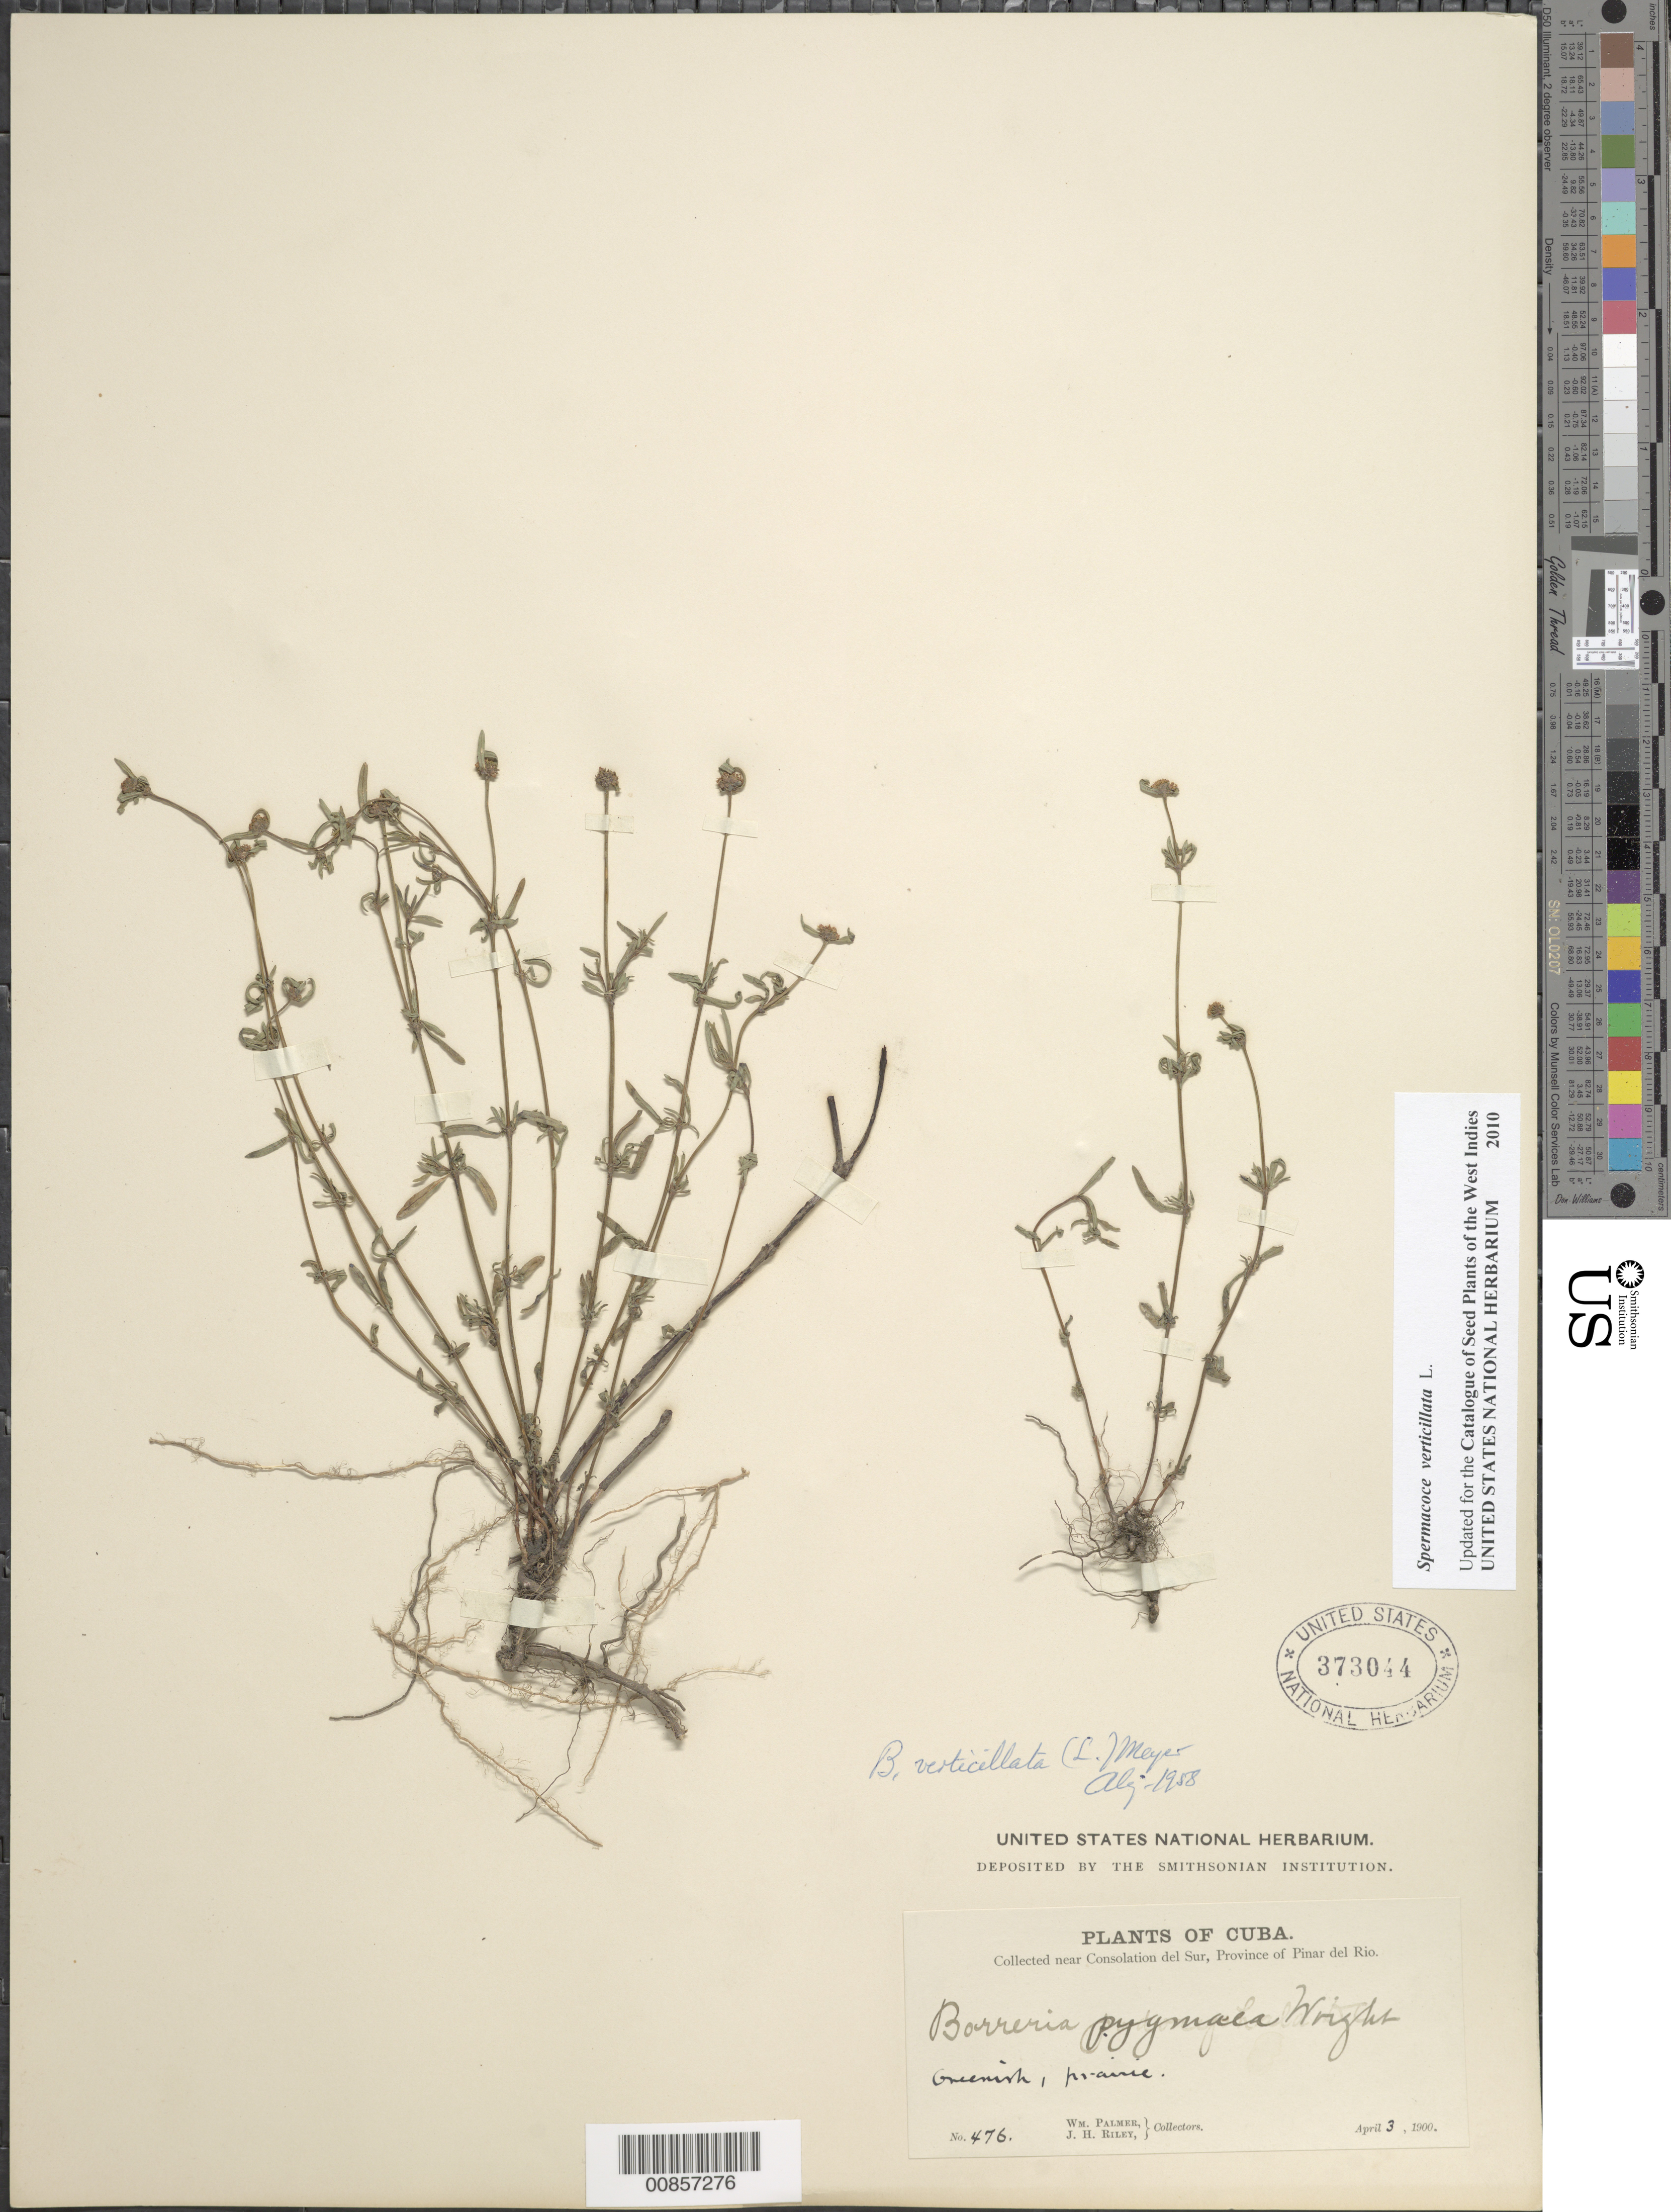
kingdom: Plantae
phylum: Tracheophyta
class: Magnoliopsida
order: Gentianales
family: Rubiaceae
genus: Spermacoce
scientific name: Spermacoce verticillata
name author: L.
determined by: Liogier, Alain H.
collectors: W. Palmer & J. H. Riley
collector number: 476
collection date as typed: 03 Apr 1900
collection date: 1900-04-03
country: Cuba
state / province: Pinar del Río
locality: Near Consolation del Sur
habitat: Prairie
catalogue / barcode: US 373044